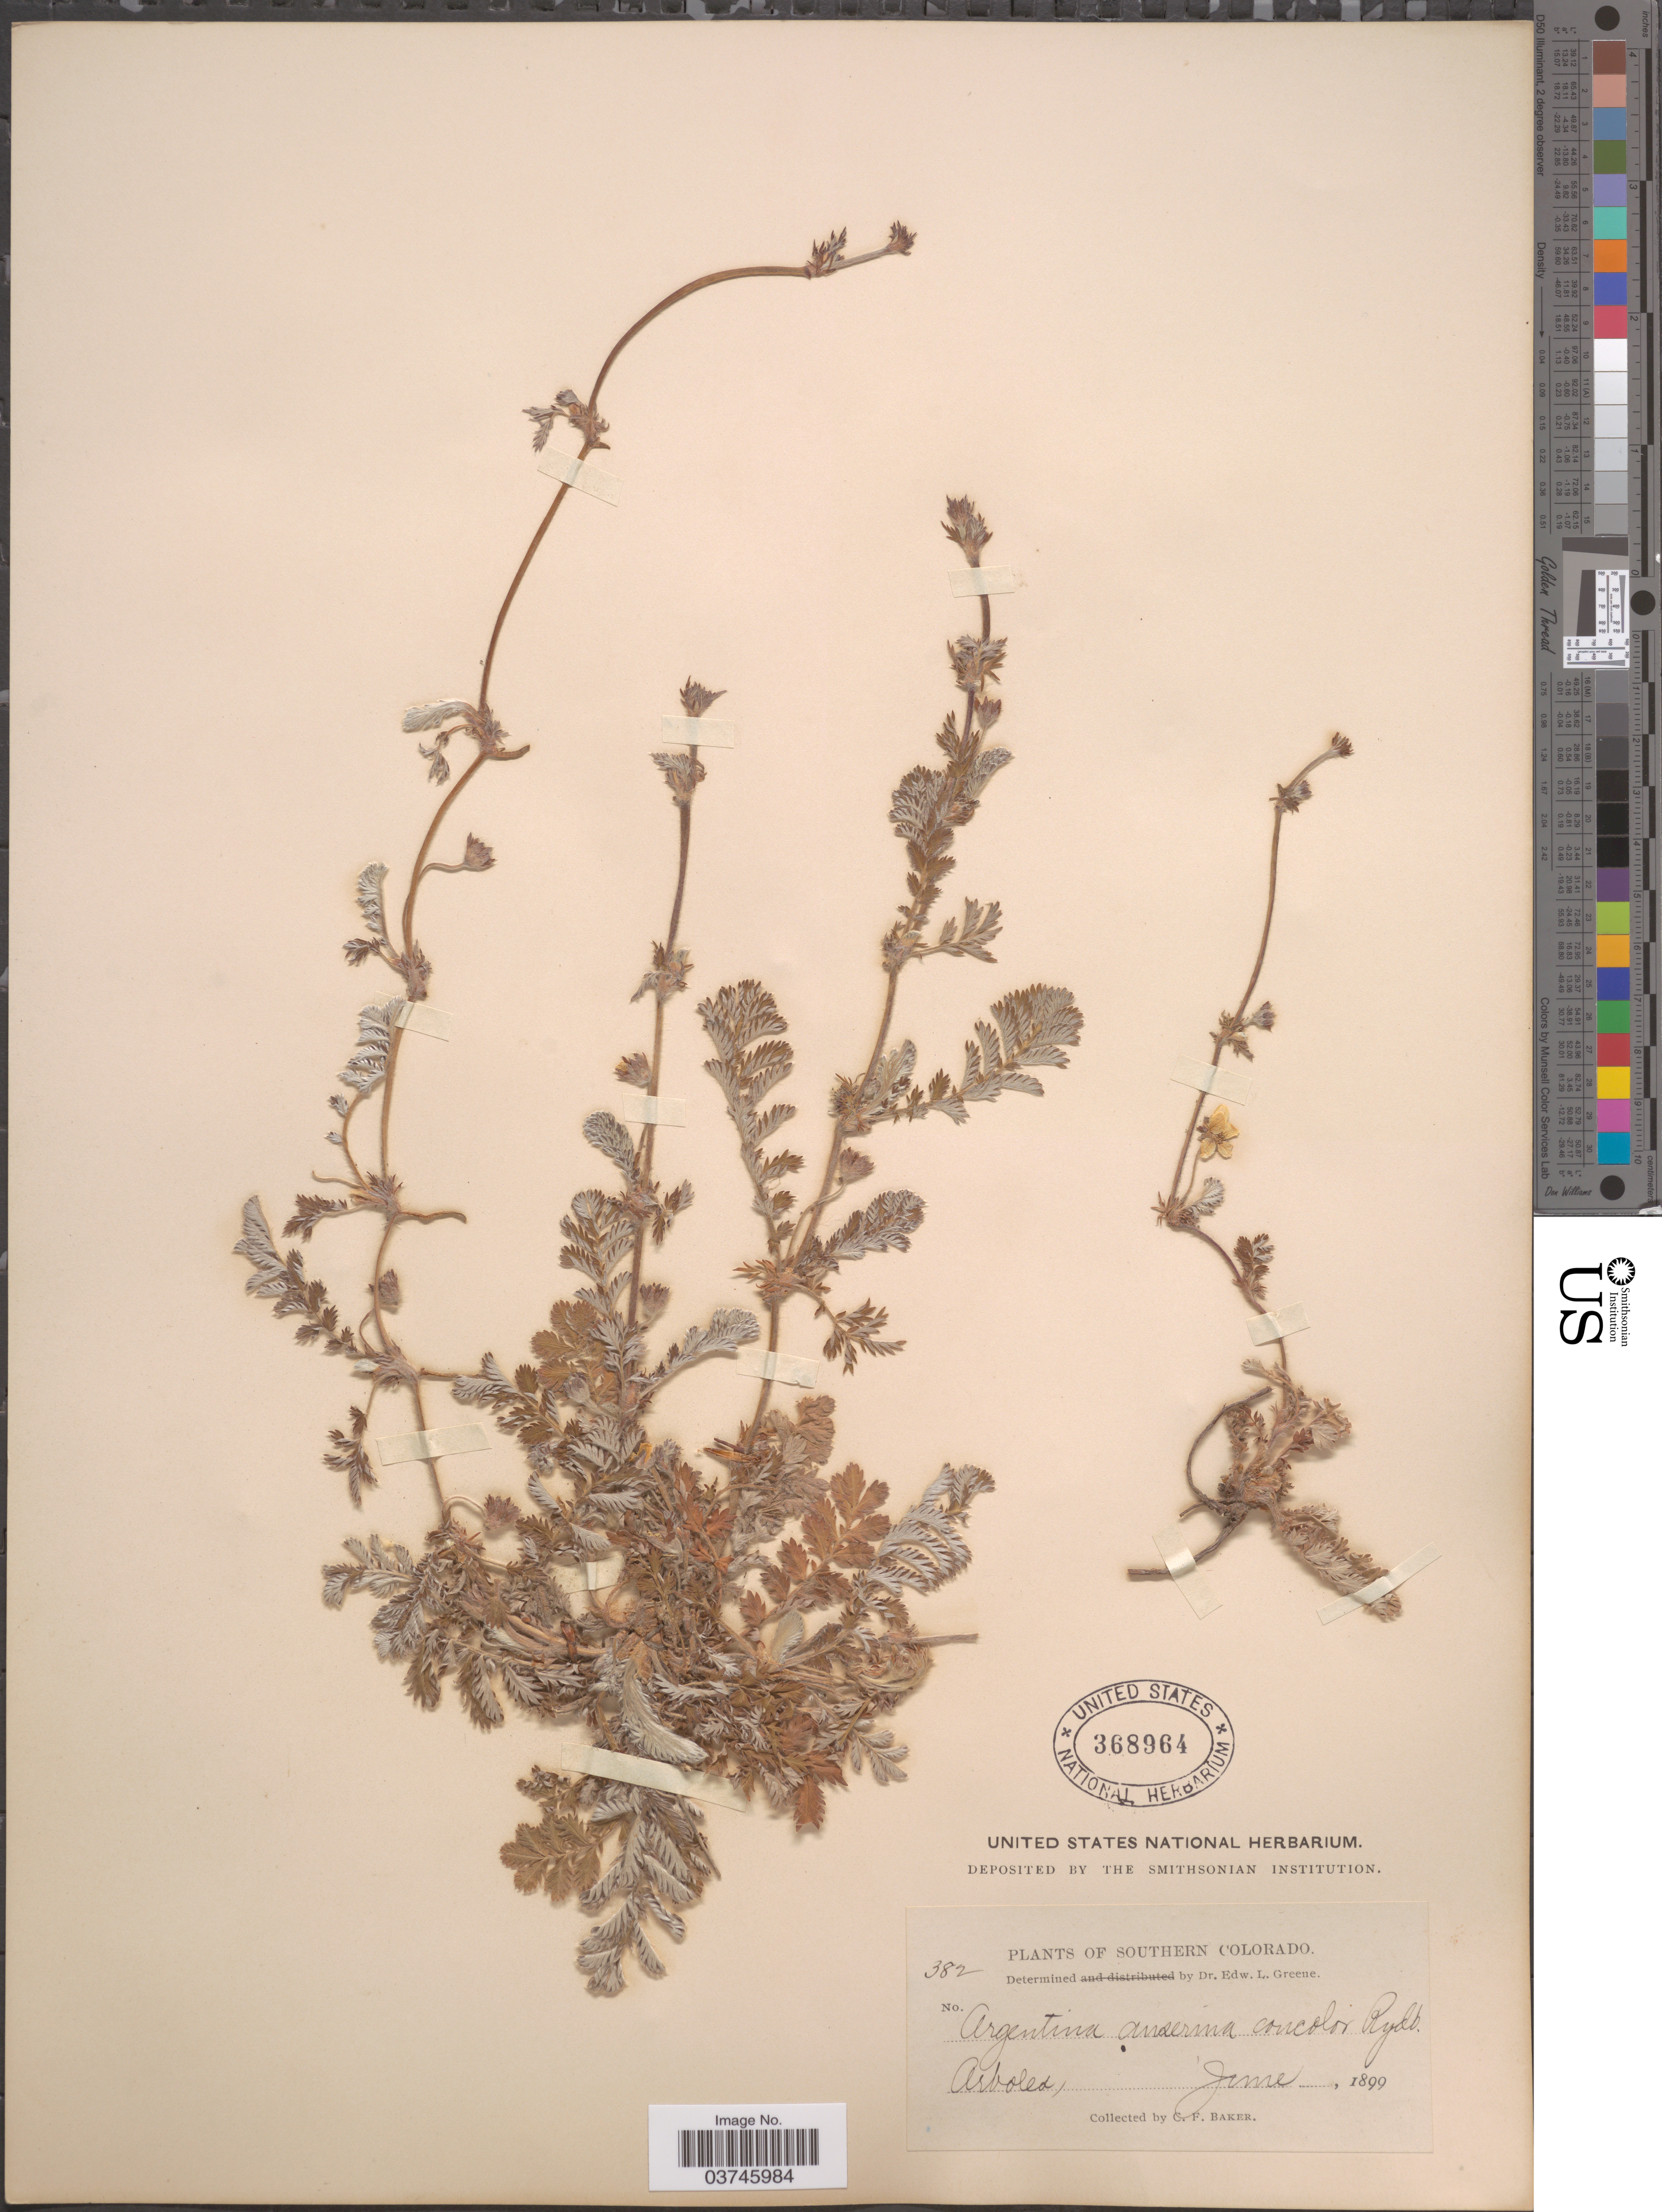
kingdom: Plantae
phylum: Tracheophyta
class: Magnoliopsida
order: Rosales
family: Rosaceae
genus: Argentina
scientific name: Argentina anserina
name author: (L.) Rydb.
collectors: C. F. Baker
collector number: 382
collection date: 1899-06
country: United States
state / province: Colorado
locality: Southern Colorado. Arboles.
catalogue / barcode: US 368964